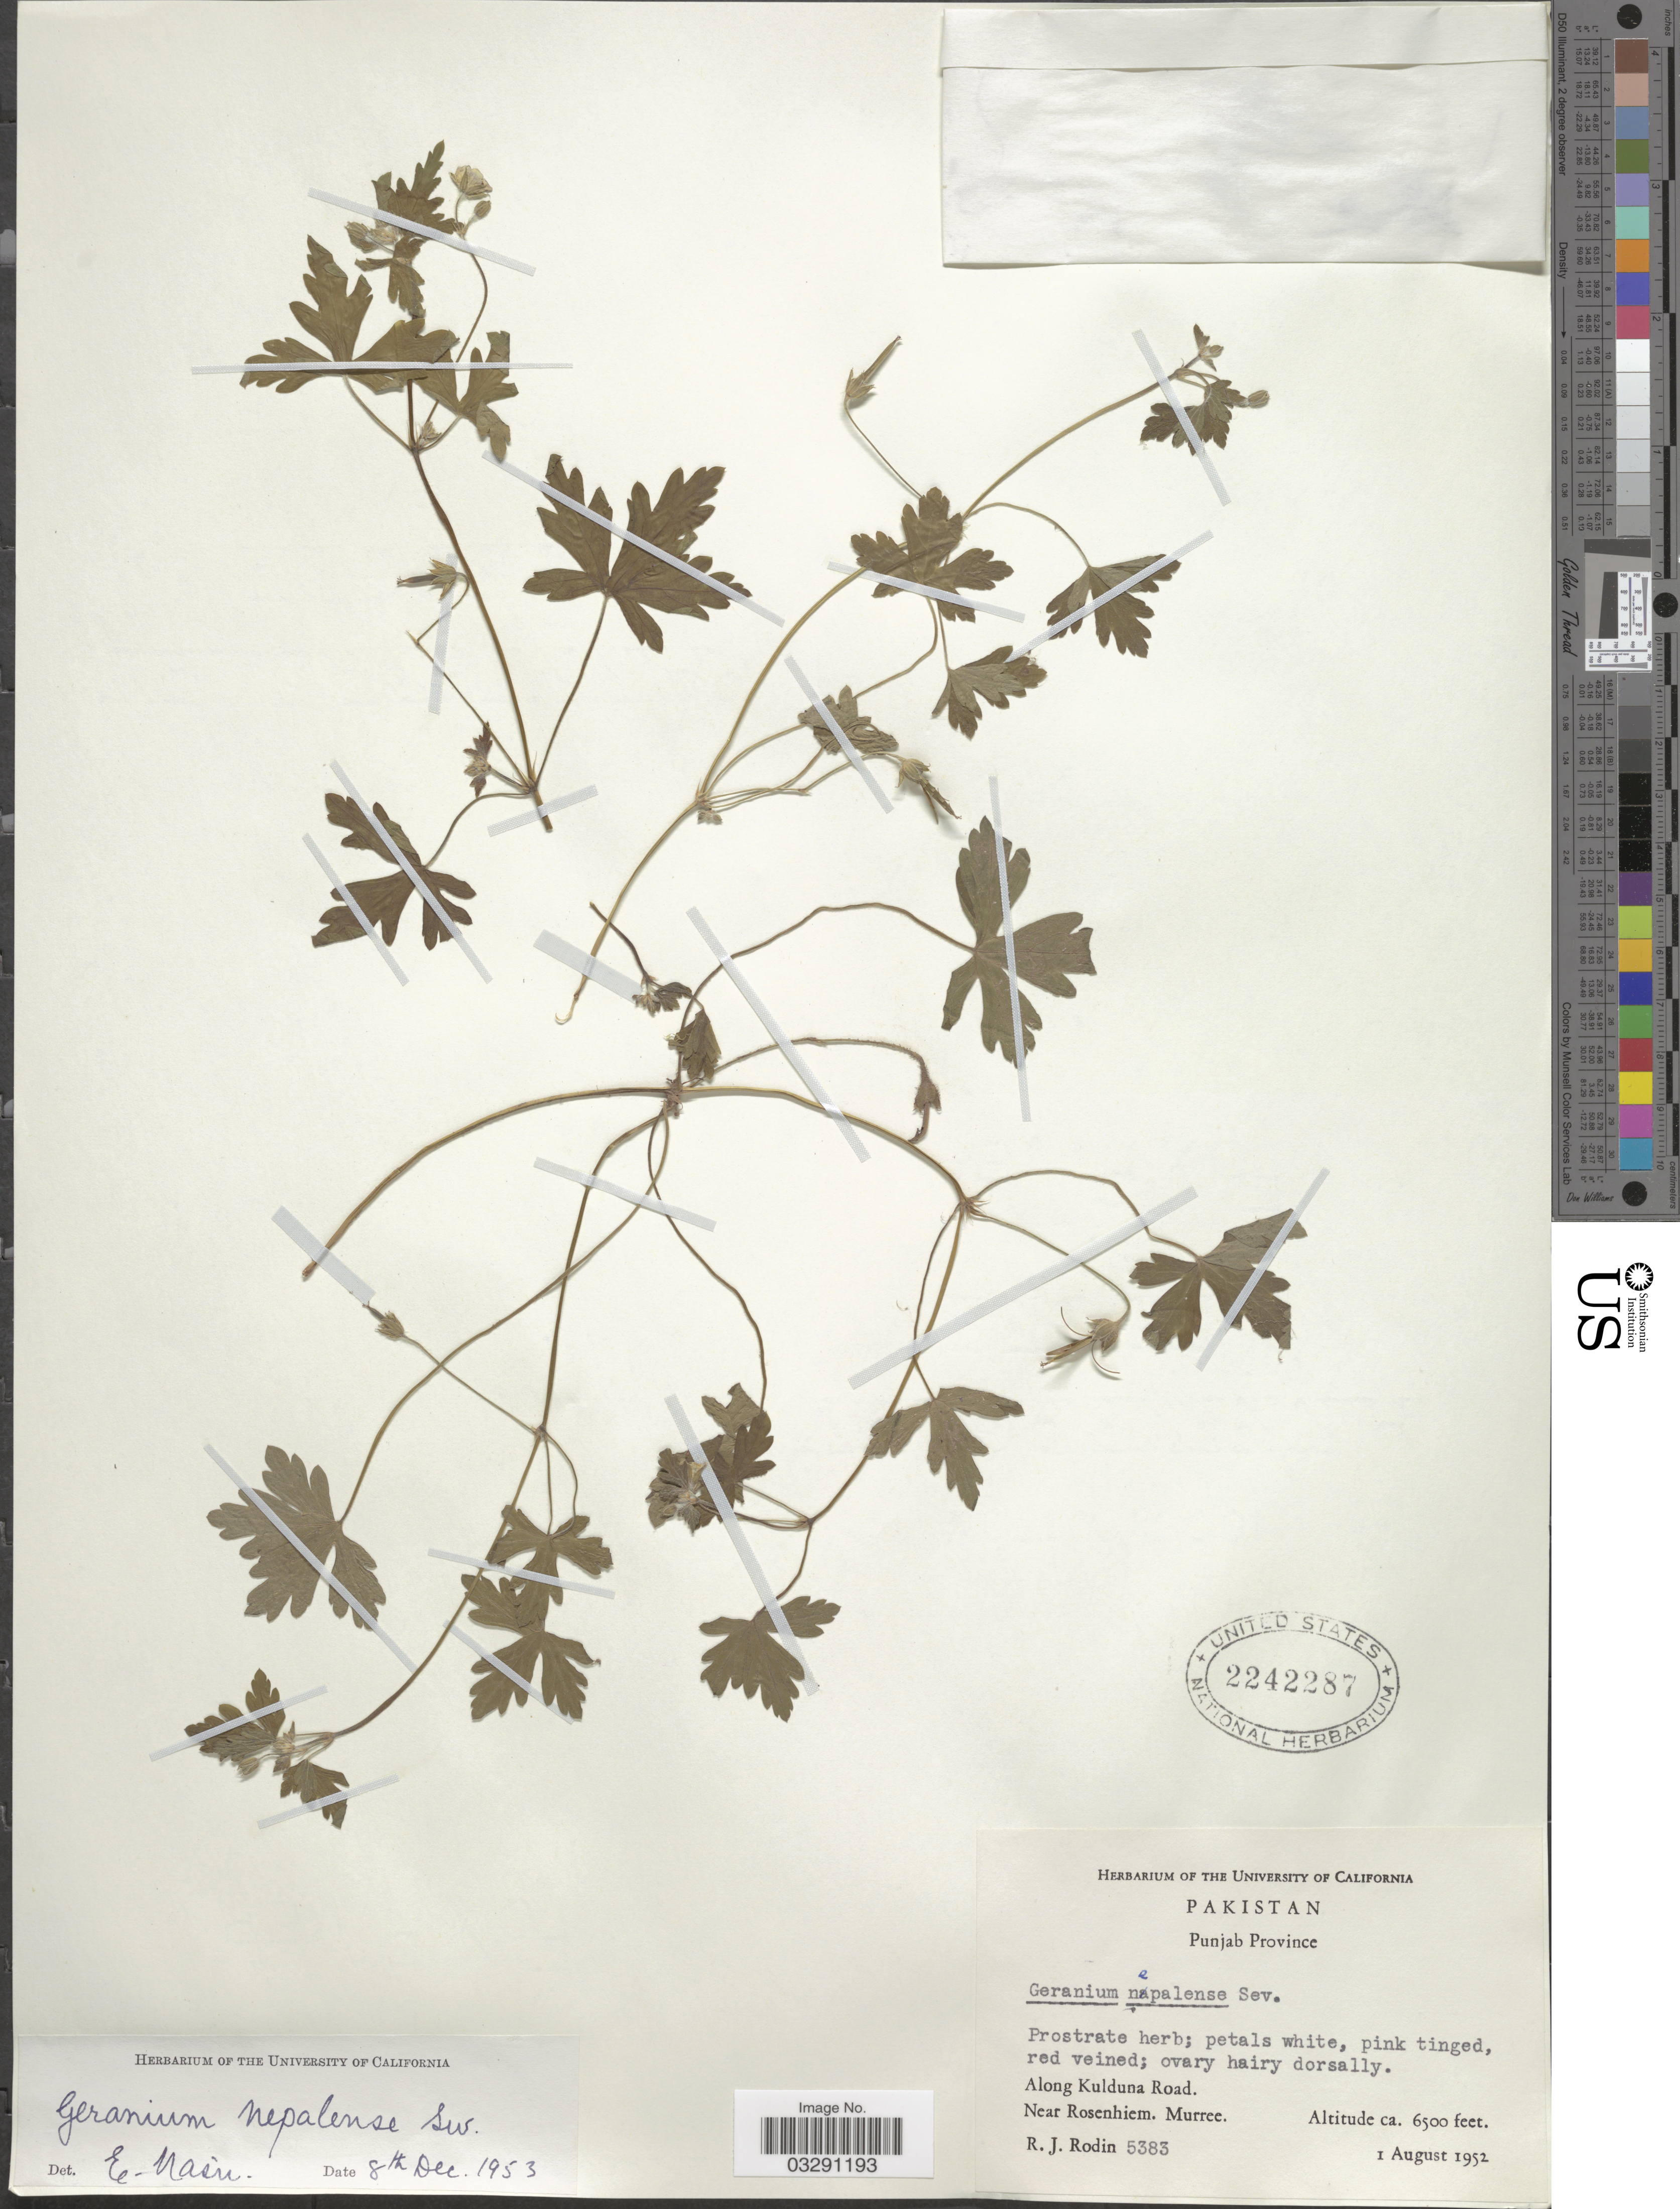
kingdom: Plantae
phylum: Tracheophyta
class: Magnoliopsida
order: Geraniales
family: Geraniaceae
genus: Geranium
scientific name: Geranium nepalense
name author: Sweet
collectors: R. J. Rodin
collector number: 5383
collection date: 1952-08-01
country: Pakistan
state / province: Punjab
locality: Punjab Province. along Kulduna Road. Near Rosenhiem. Murree.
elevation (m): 1981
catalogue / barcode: US 2242287